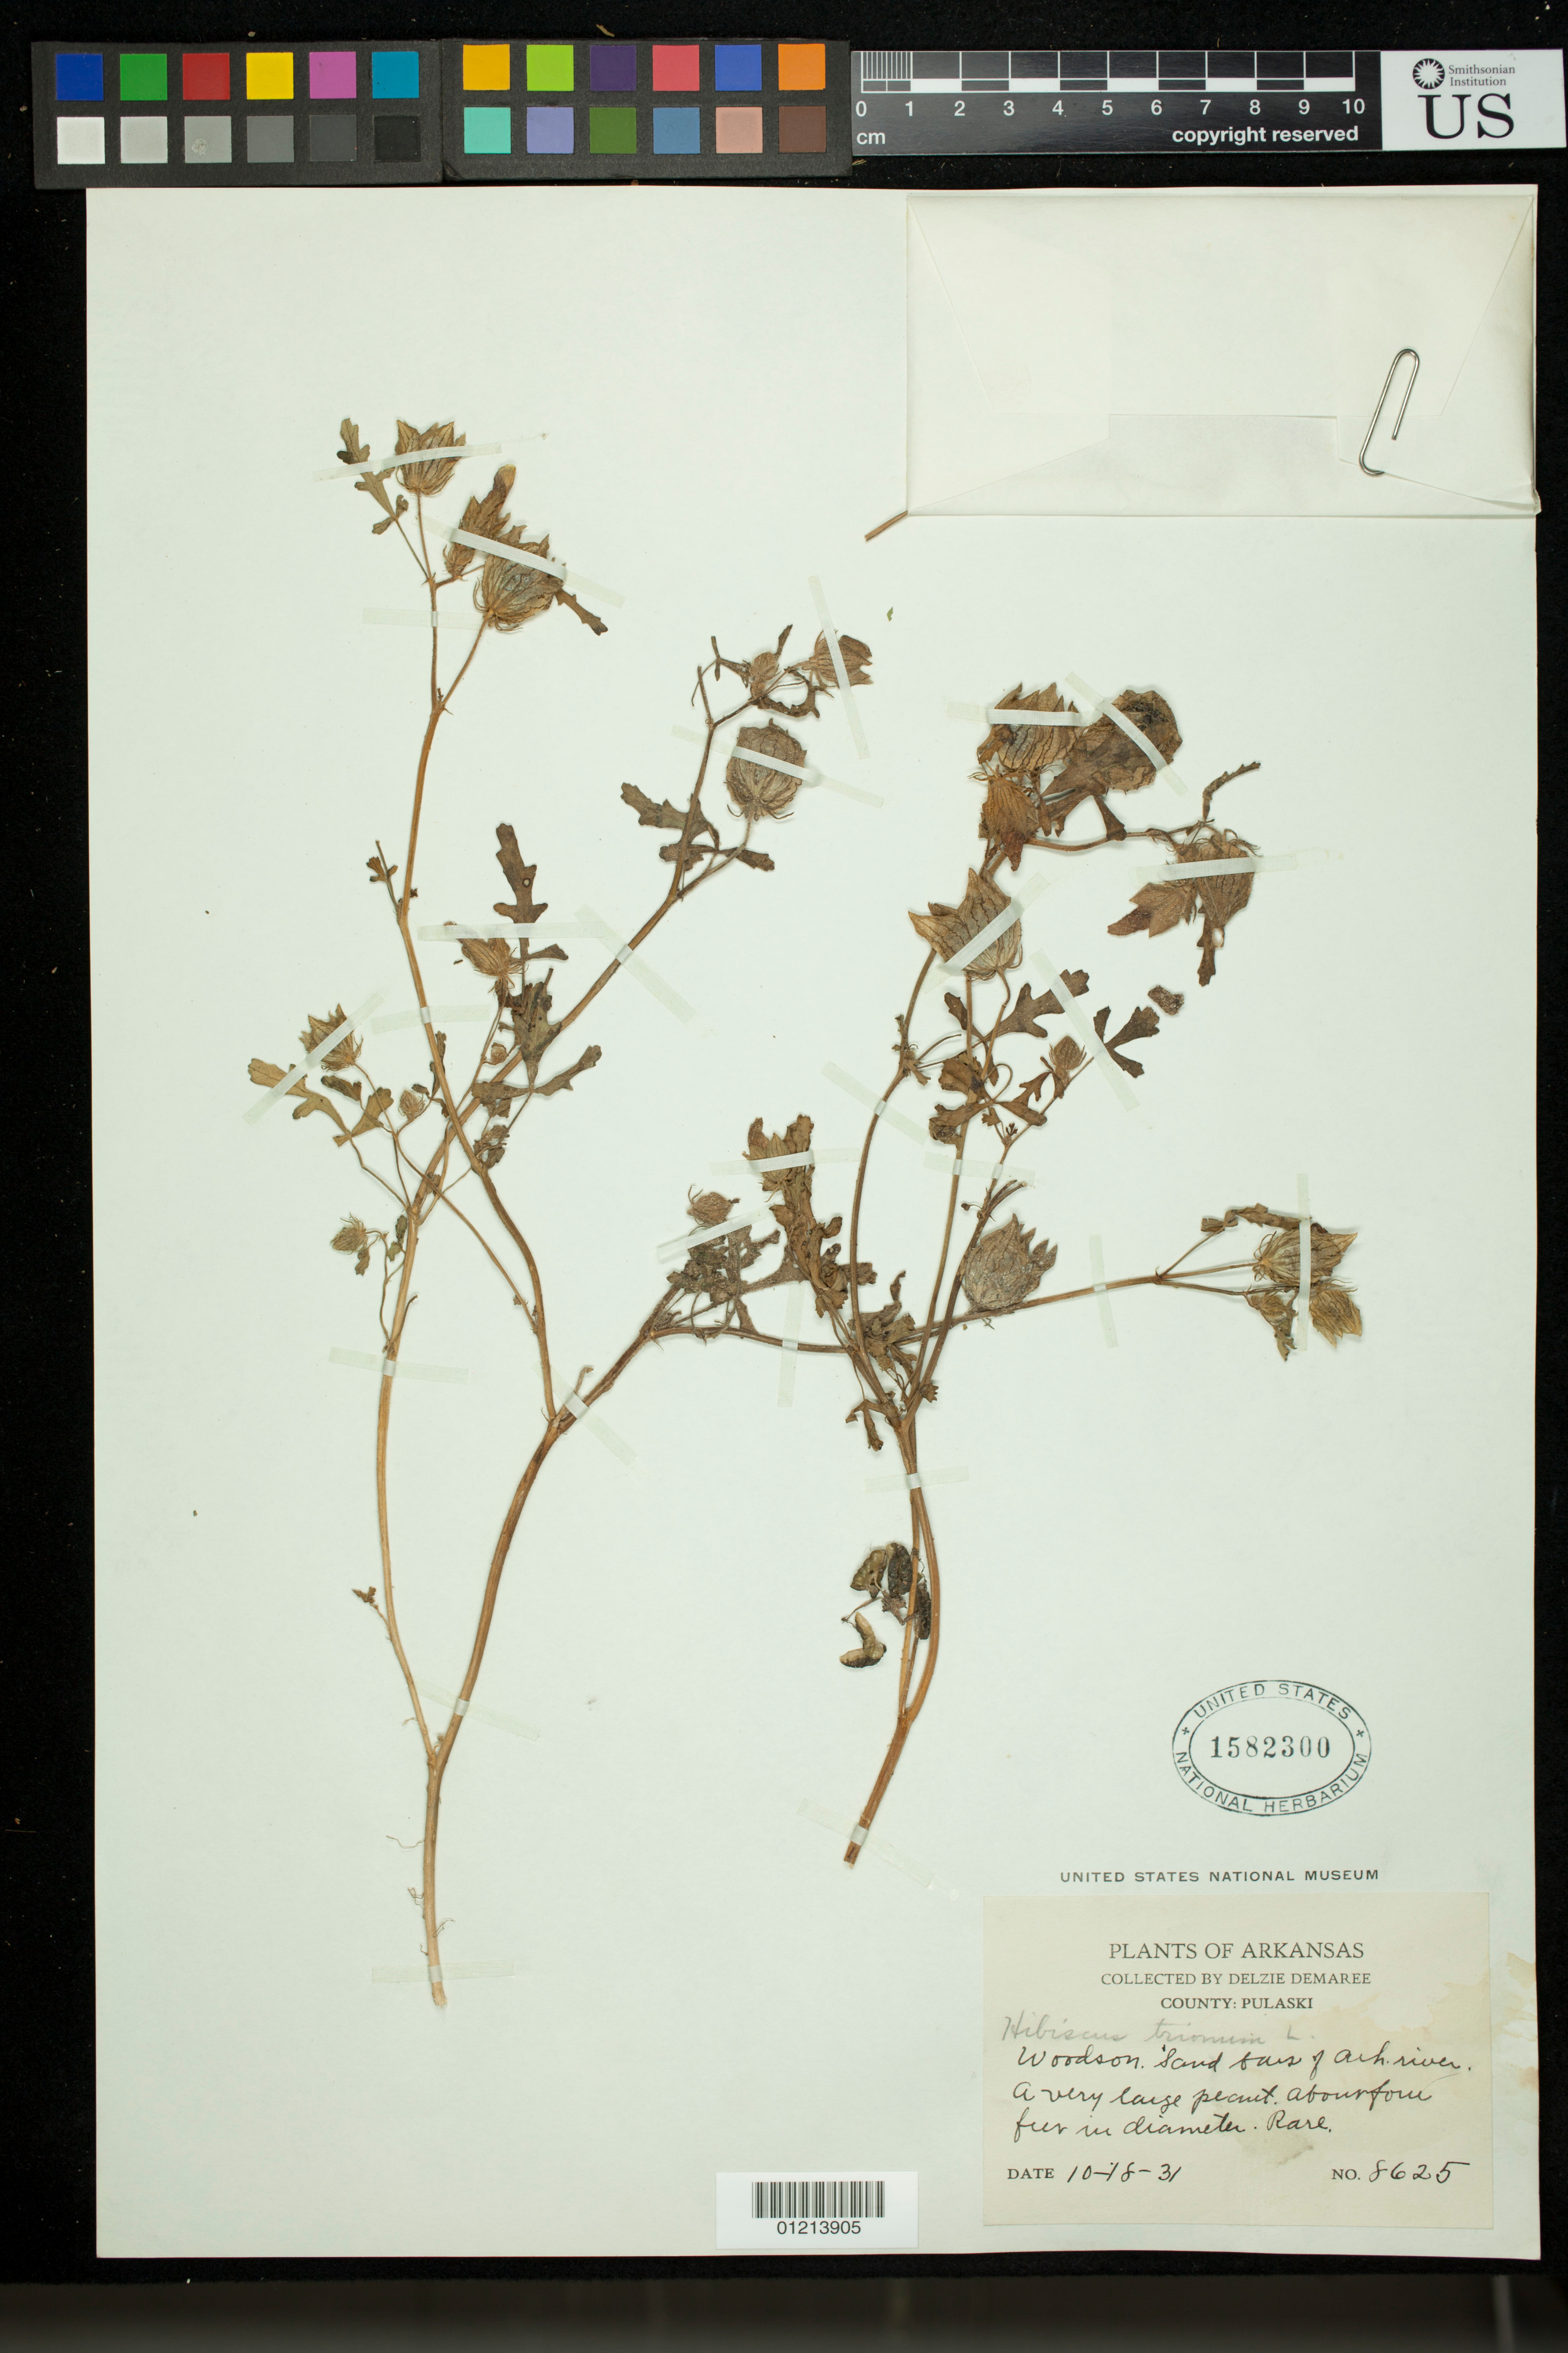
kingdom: Plantae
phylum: Tracheophyta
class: Magnoliopsida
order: Malvales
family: Malvaceae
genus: Hibiscus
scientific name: Hibiscus trionum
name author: L.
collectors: D. Demaree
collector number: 8625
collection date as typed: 18 Oct 1931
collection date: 1931-10-18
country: United States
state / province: Arkansas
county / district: Pulaski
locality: County: Pulaski. Woodson. Sand bars of Ark. River.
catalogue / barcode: US 1582300